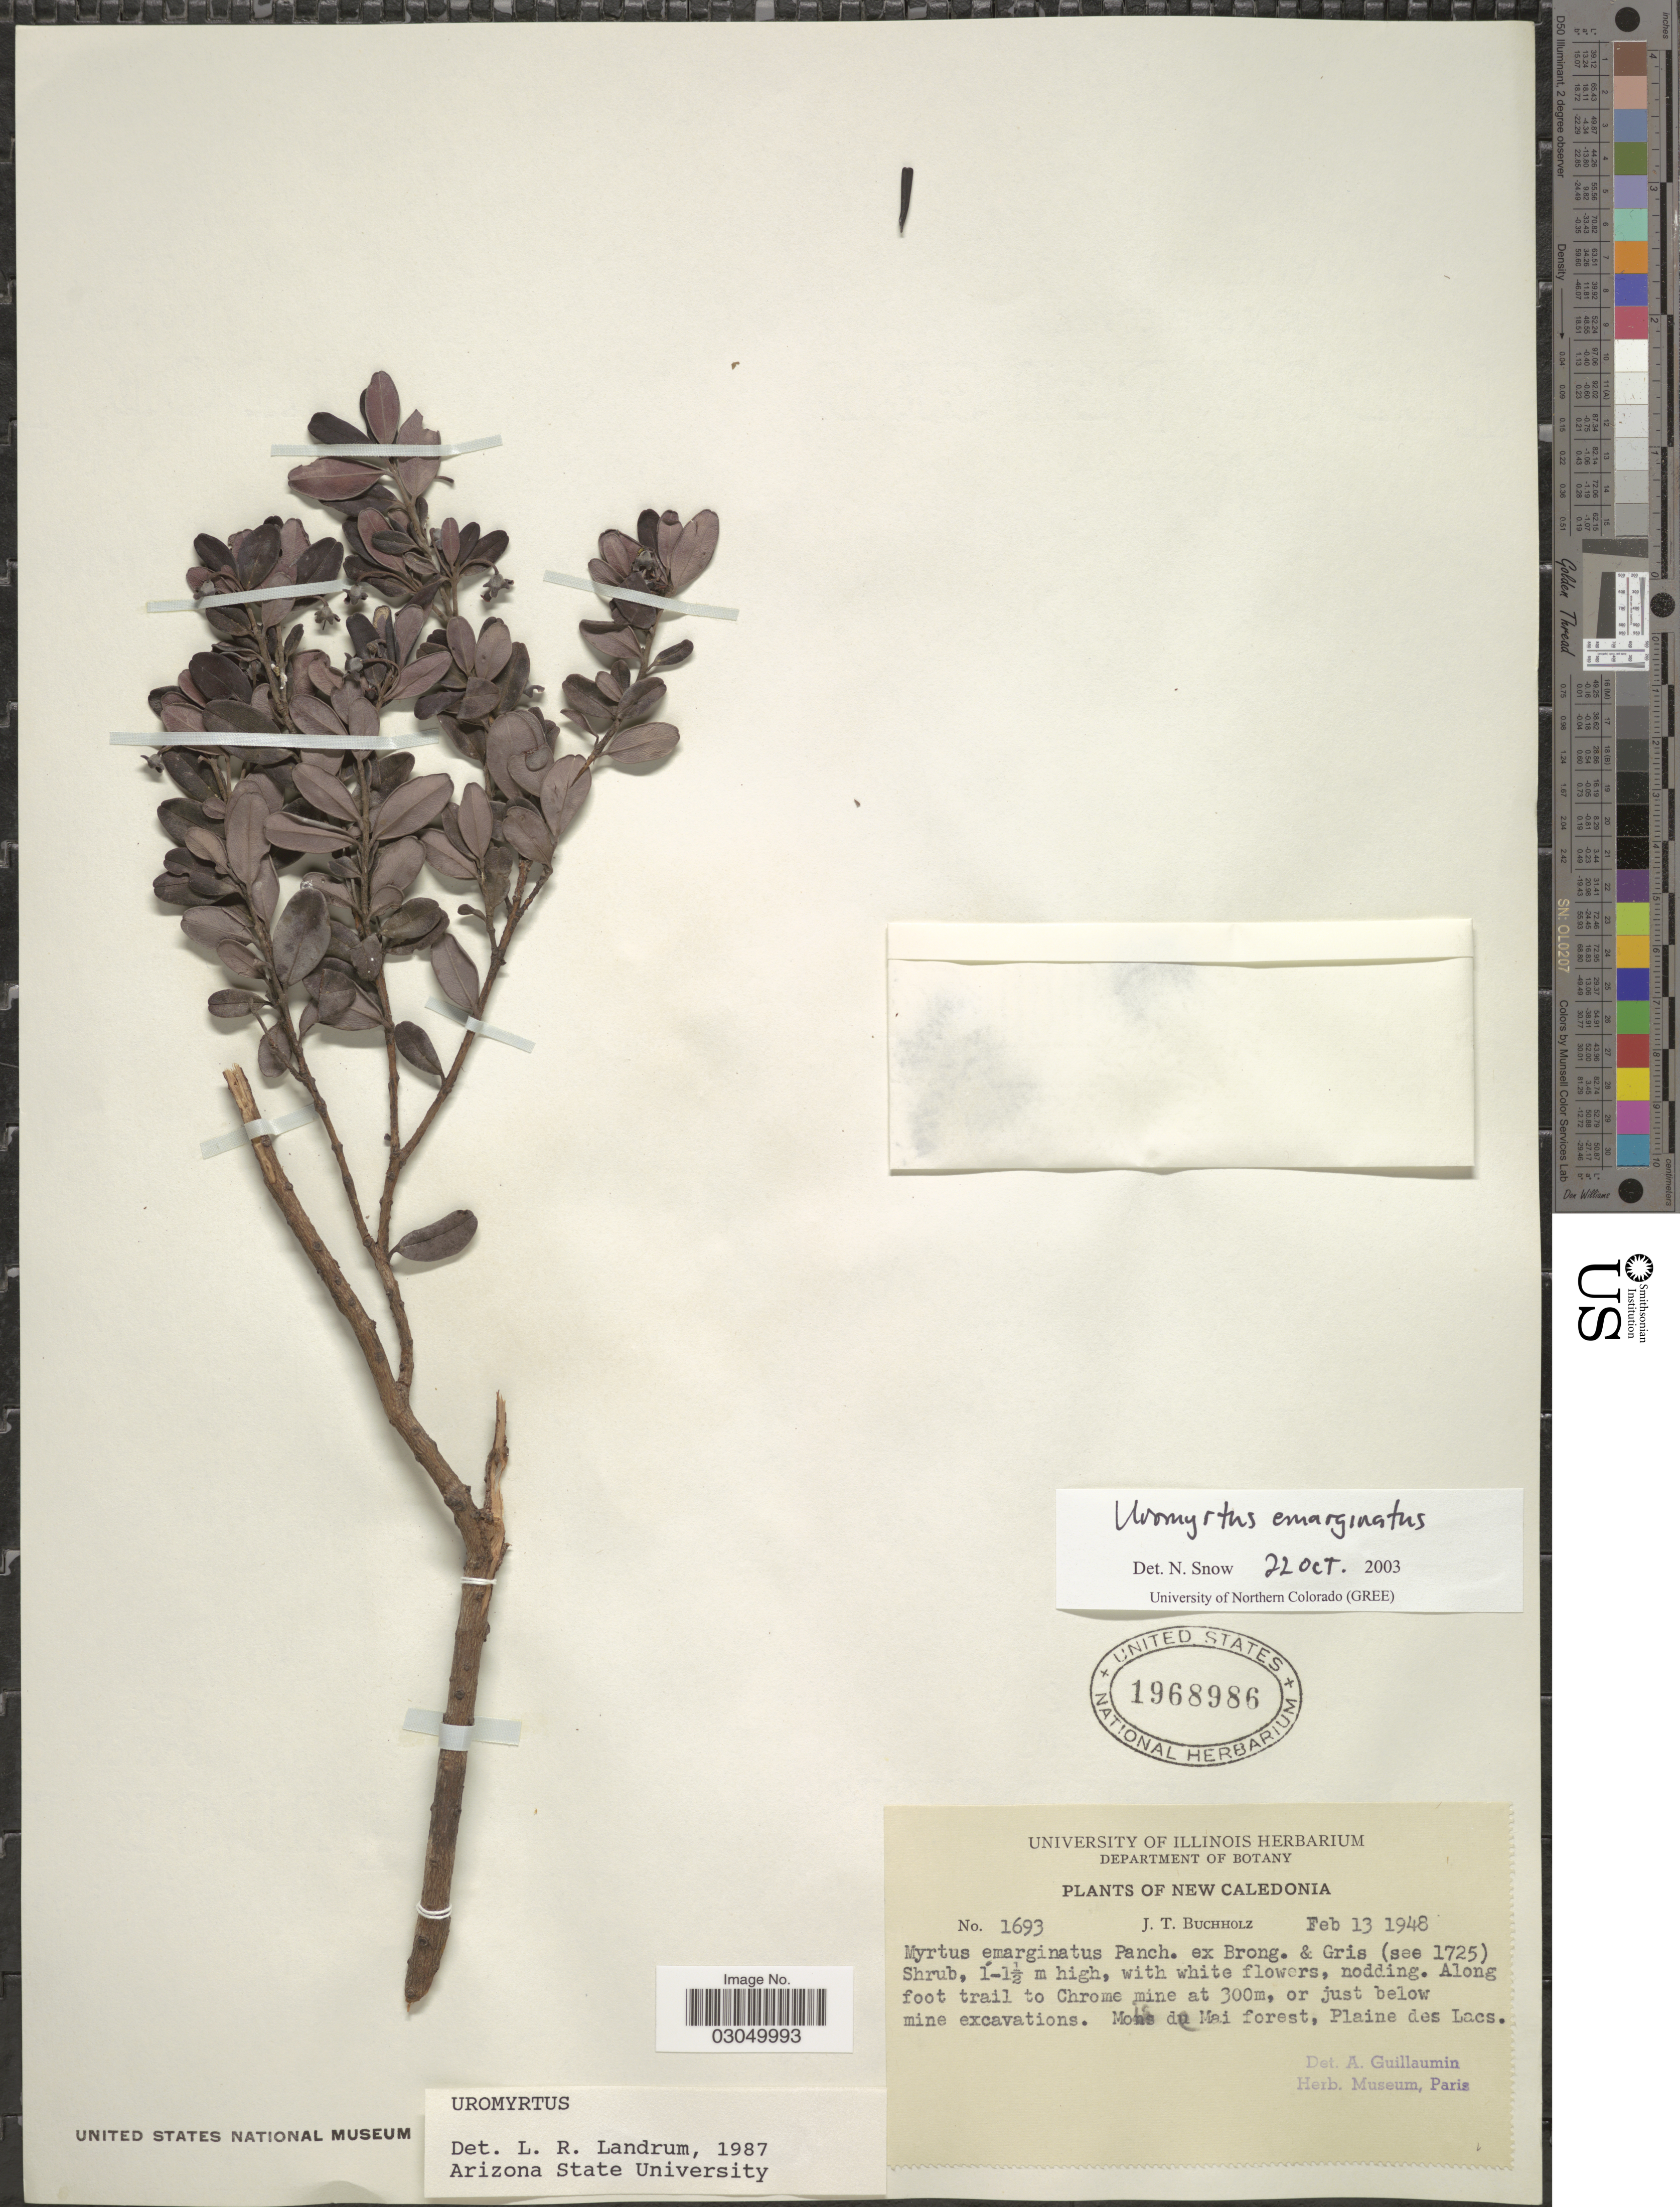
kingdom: Plantae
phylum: Tracheophyta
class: Magnoliopsida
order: Myrtales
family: Myrtaceae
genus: Uromyrtus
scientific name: Uromyrtus emarginata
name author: (Pancher ex Baker f.) Burret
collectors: J. Buccholz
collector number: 1693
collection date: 1948-02-13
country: New Caledonia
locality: Along foot trail to Chrome mine, or just below mine excavations. Mois de Mai Forest, Plaine des Lacs.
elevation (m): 300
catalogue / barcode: US 1968986